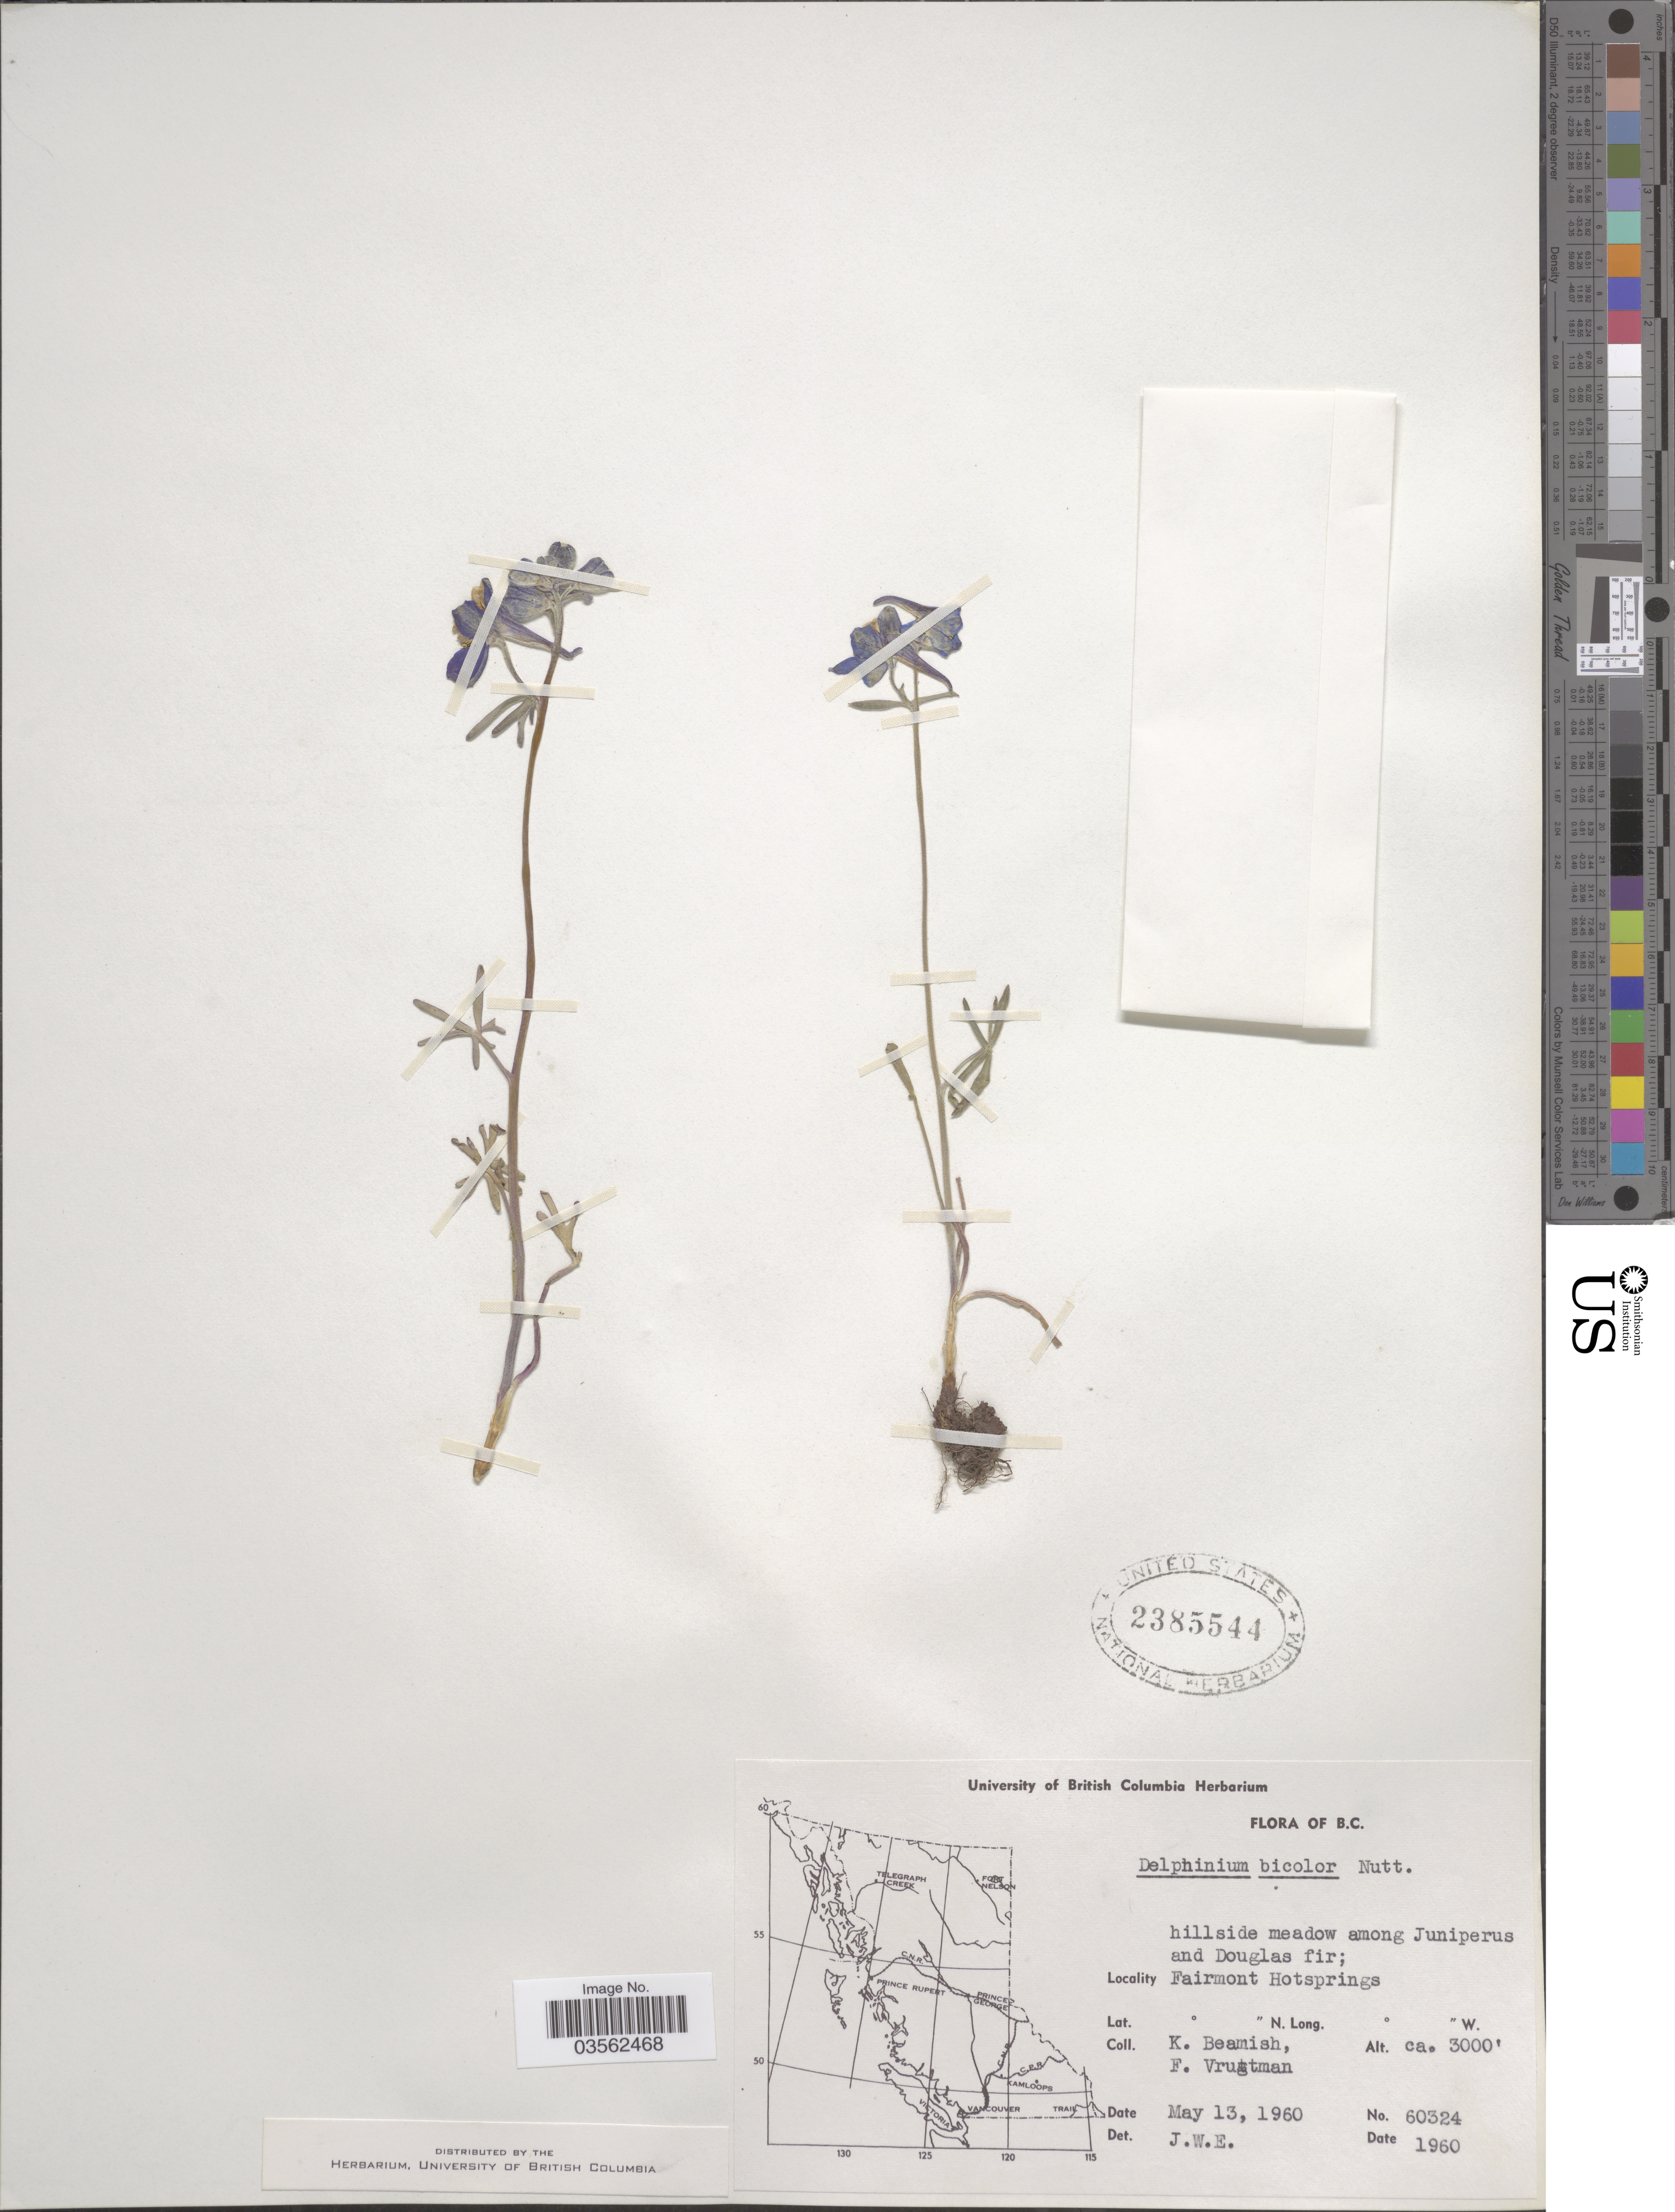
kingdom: Plantae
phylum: Tracheophyta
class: Magnoliopsida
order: Ranunculales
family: Ranunculaceae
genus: Delphinium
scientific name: Delphinium bicolor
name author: Nutt.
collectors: K. Beamish & F. Vrugtman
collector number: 60324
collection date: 1960-05-13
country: Canada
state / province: British Columbia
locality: Fairmont Hotsprings.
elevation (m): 914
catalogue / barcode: US 2385544